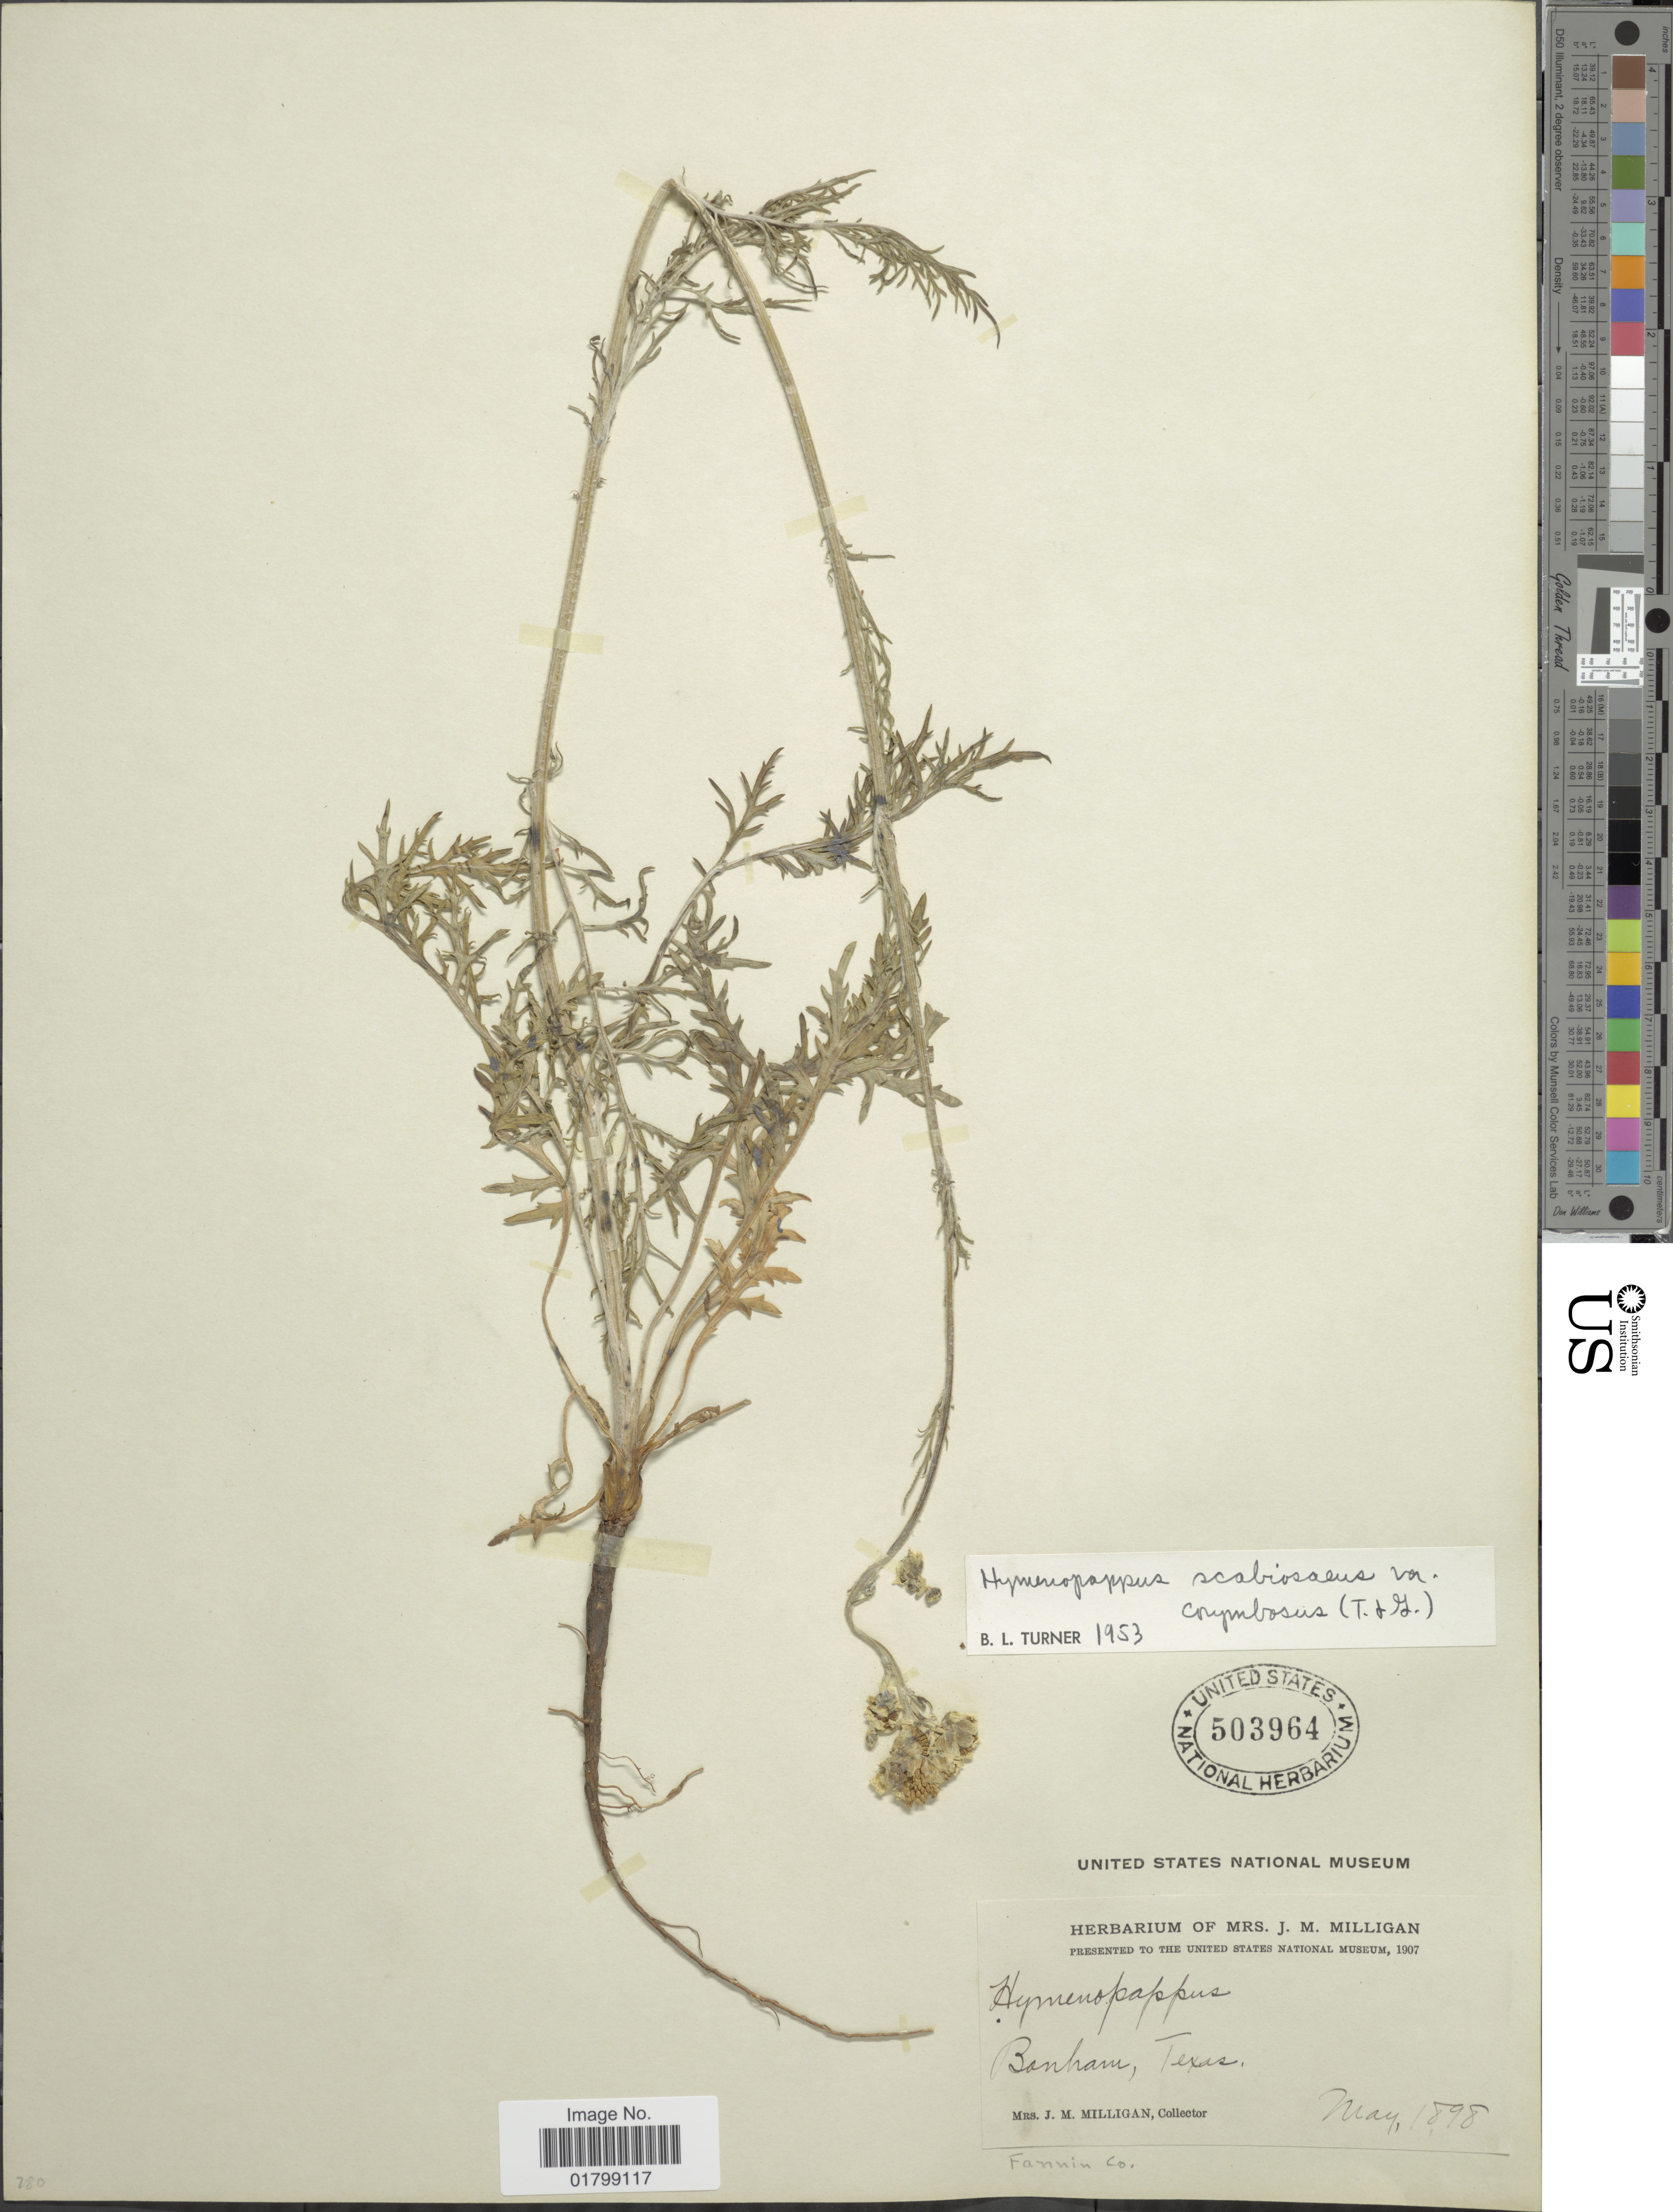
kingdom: Plantae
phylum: Tracheophyta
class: Magnoliopsida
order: Asterales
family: Asteraceae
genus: Hymenopappus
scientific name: Hymenopappus scabiosaeus var. corymbosus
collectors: J. M. Milligan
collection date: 1898-05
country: United States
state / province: Texas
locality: Bonham, Fannin Co.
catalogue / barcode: US 503964